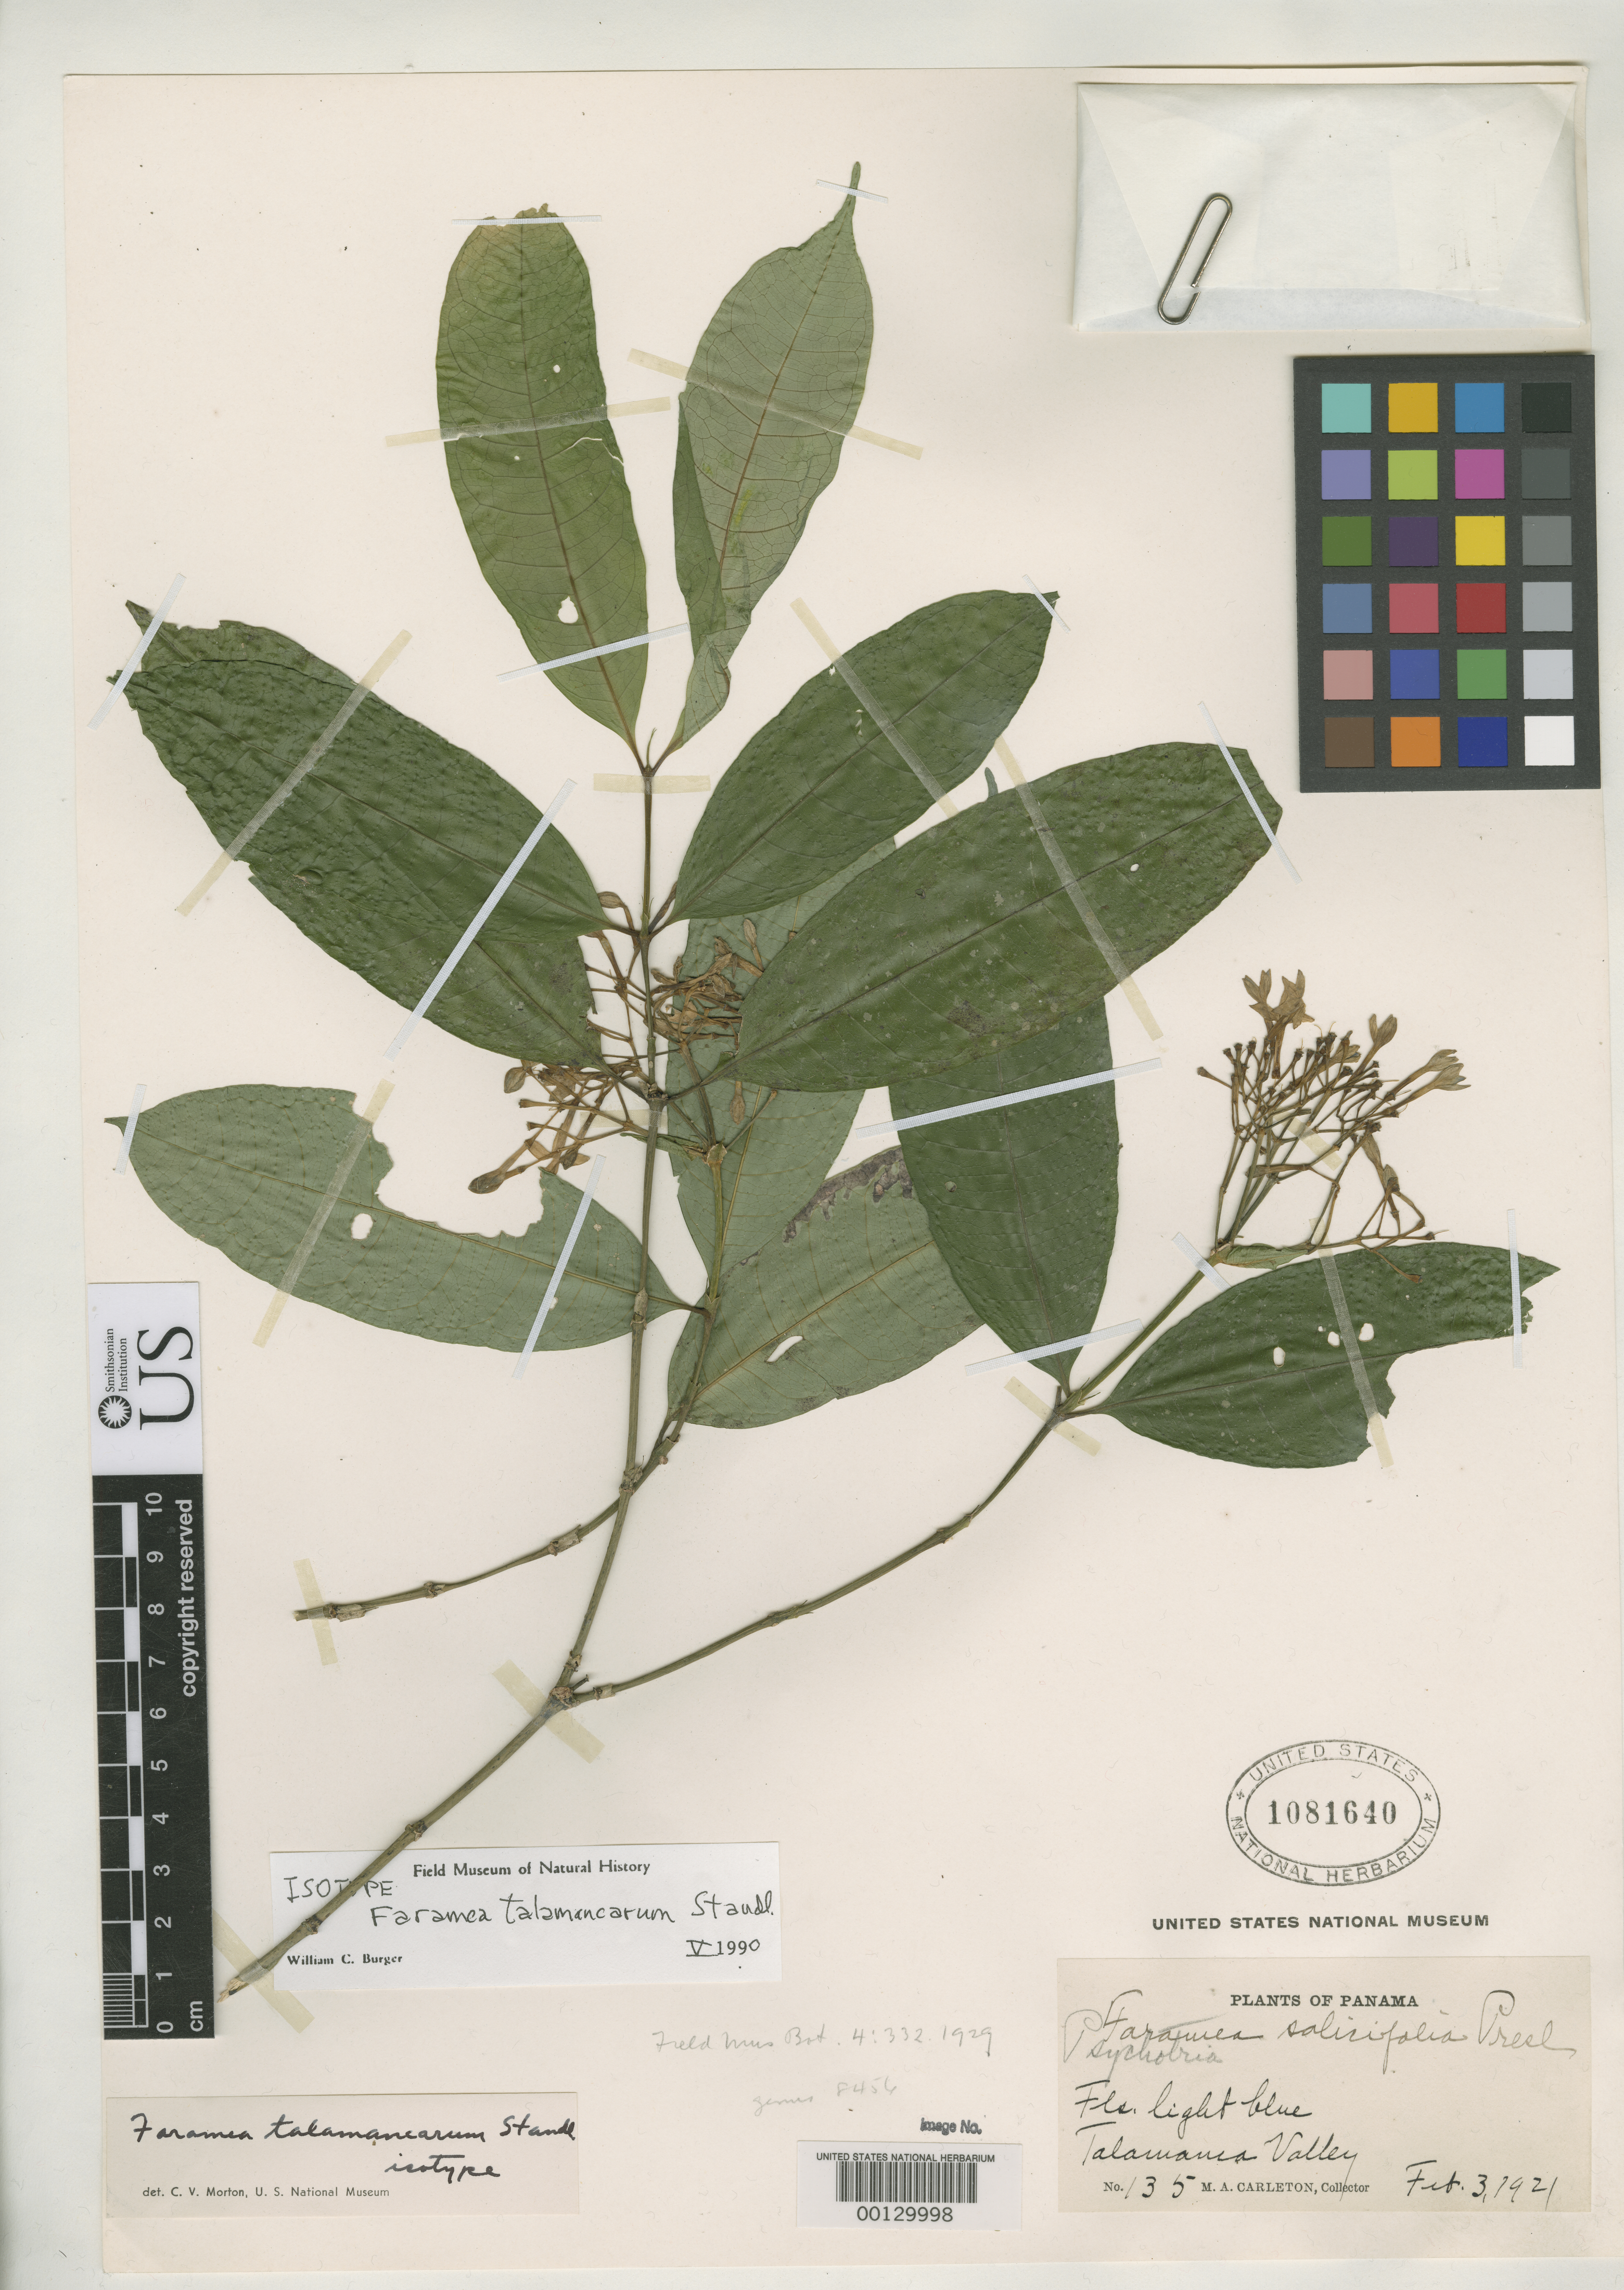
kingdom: Plantae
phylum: Tracheophyta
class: Magnoliopsida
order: Gentianales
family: Rubiaceae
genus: Faramea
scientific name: Faramea talamancarum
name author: Standl.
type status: Isotype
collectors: M. A. Carleton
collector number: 135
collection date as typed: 03 Feb 1921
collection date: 1921-02-03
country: Panama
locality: Talamanca Valley.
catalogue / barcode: US 1081640